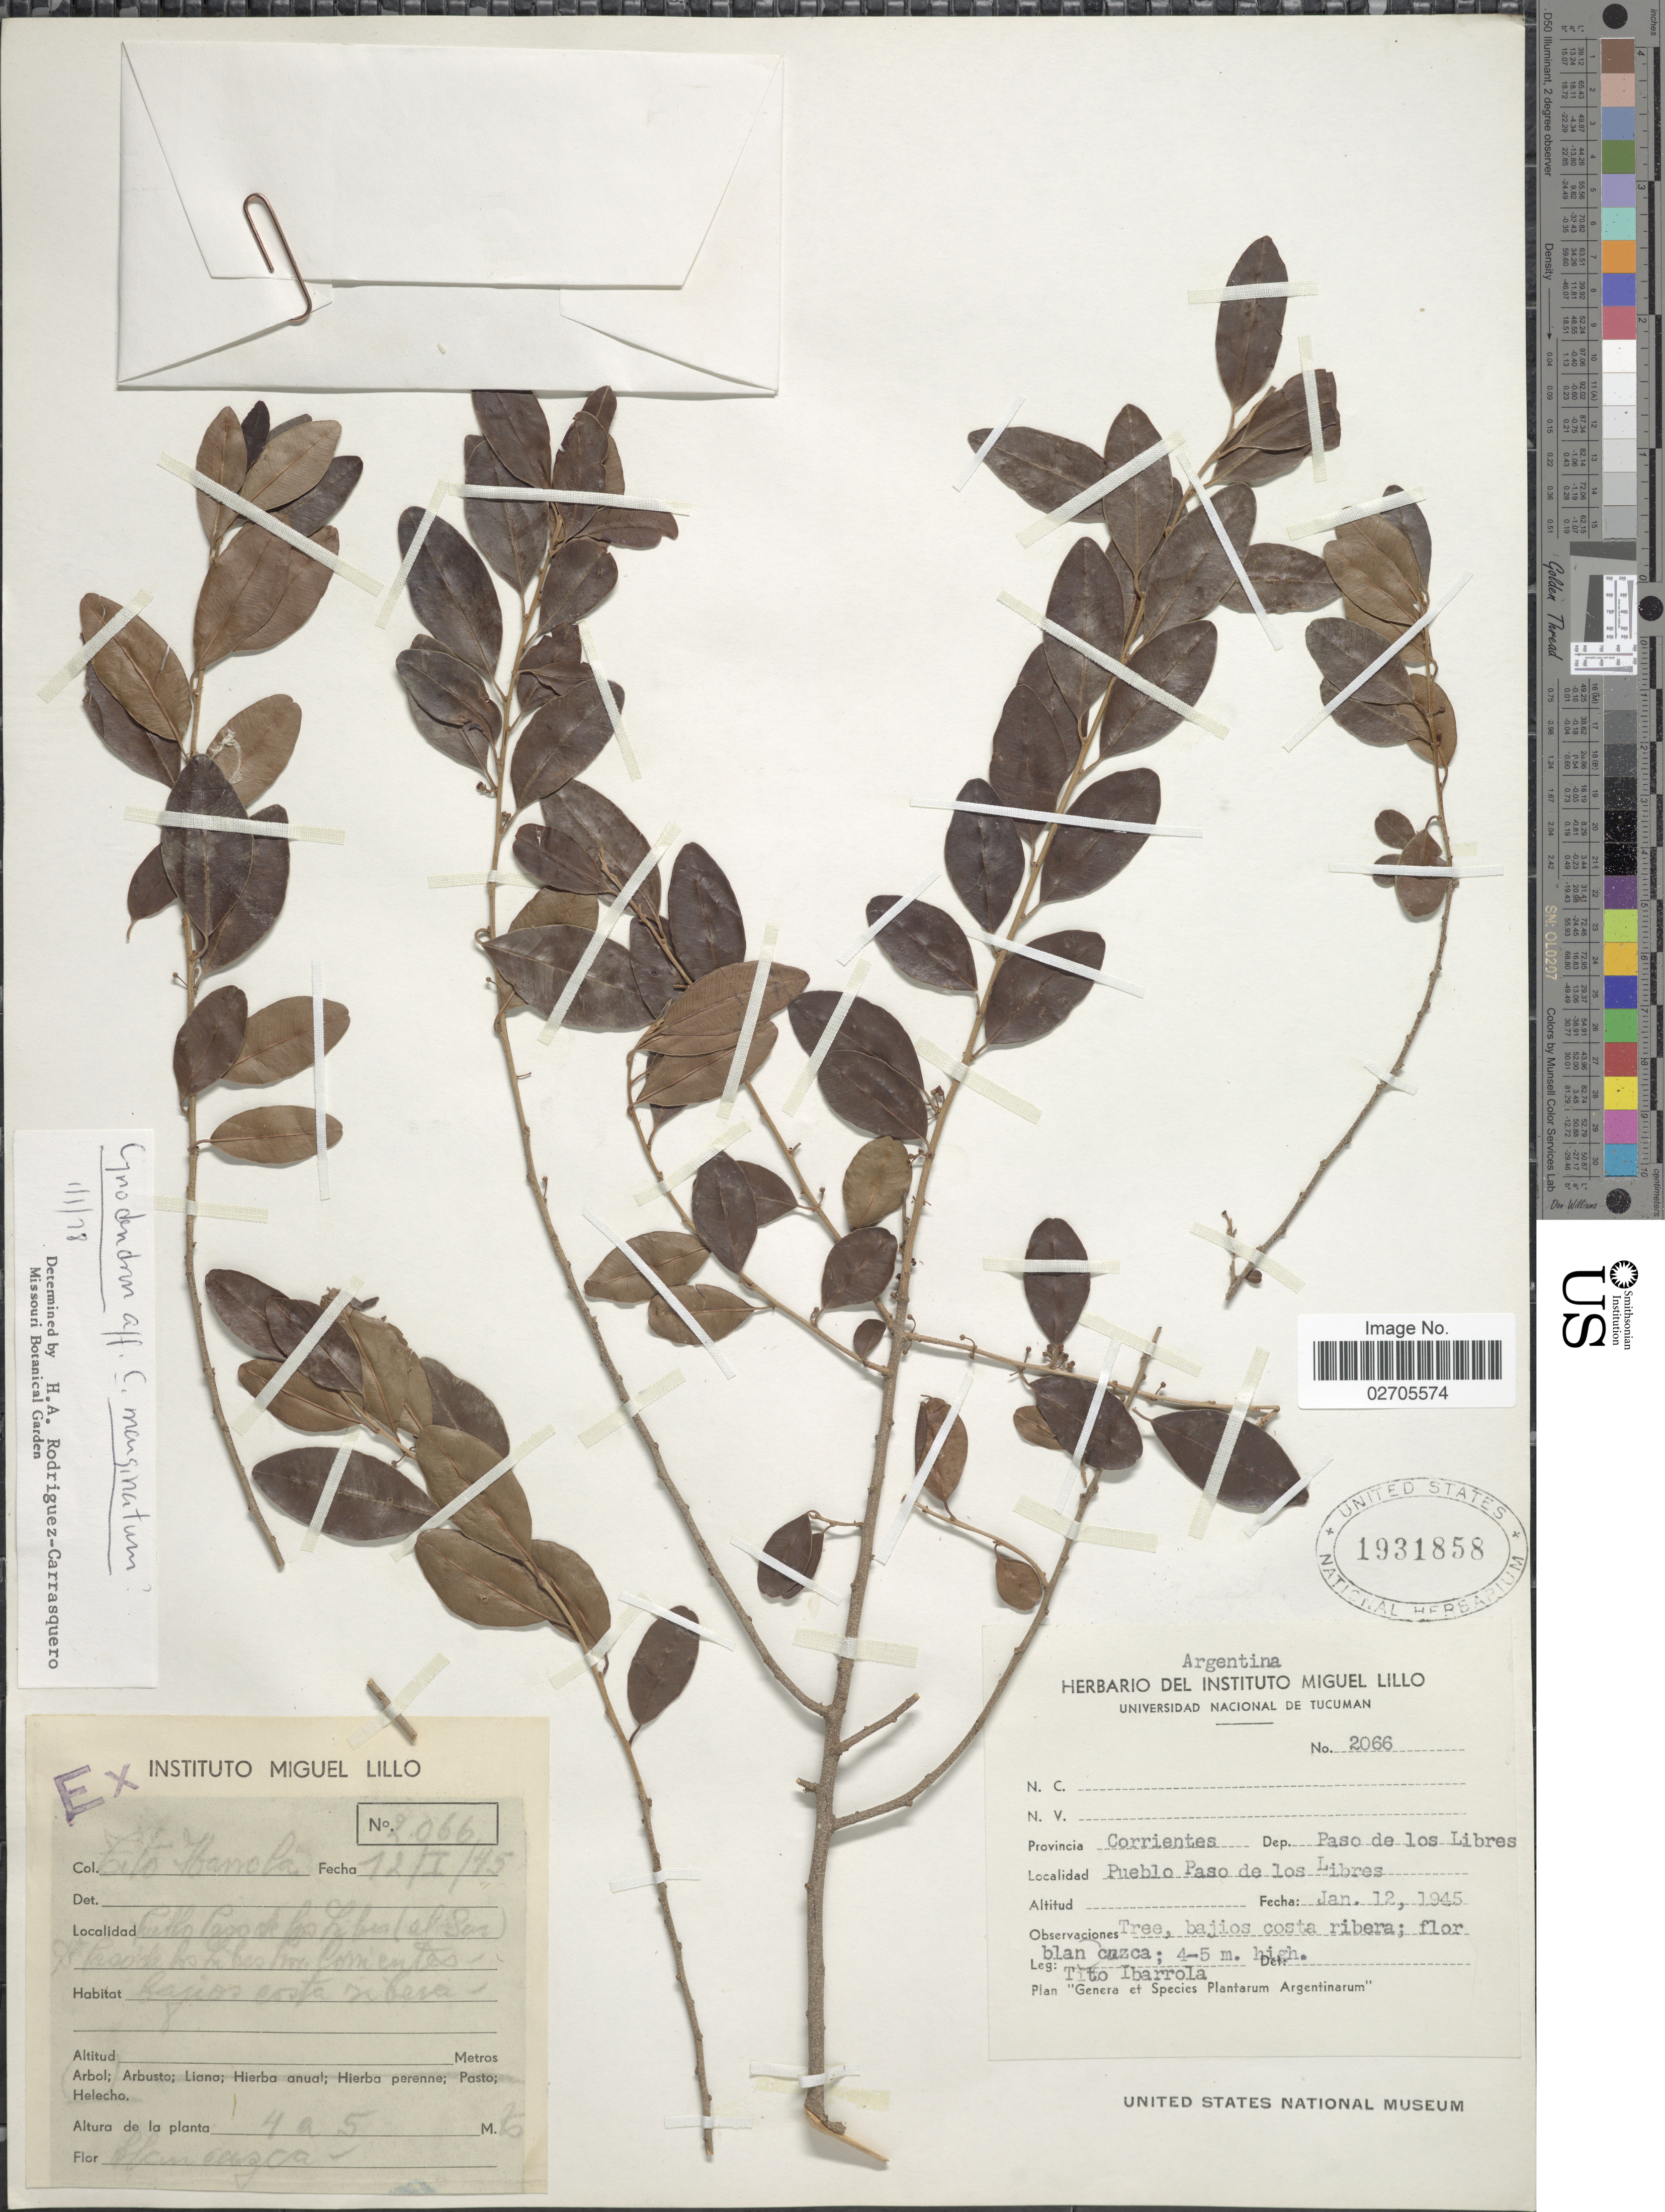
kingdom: Plantae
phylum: Tracheophyta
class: Magnoliopsida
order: Ericales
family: Sapotaceae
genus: Chrysophyllum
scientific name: Chrysophyllum marginatum subsp. marginatum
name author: (Hook. & Arn.) Radlk.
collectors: T. Ibarrola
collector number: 2066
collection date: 1945-01-12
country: Argentina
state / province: Corrientes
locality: Dep. Paso de los Libres, Pueblo Paso de los Libres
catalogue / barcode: US 1931858